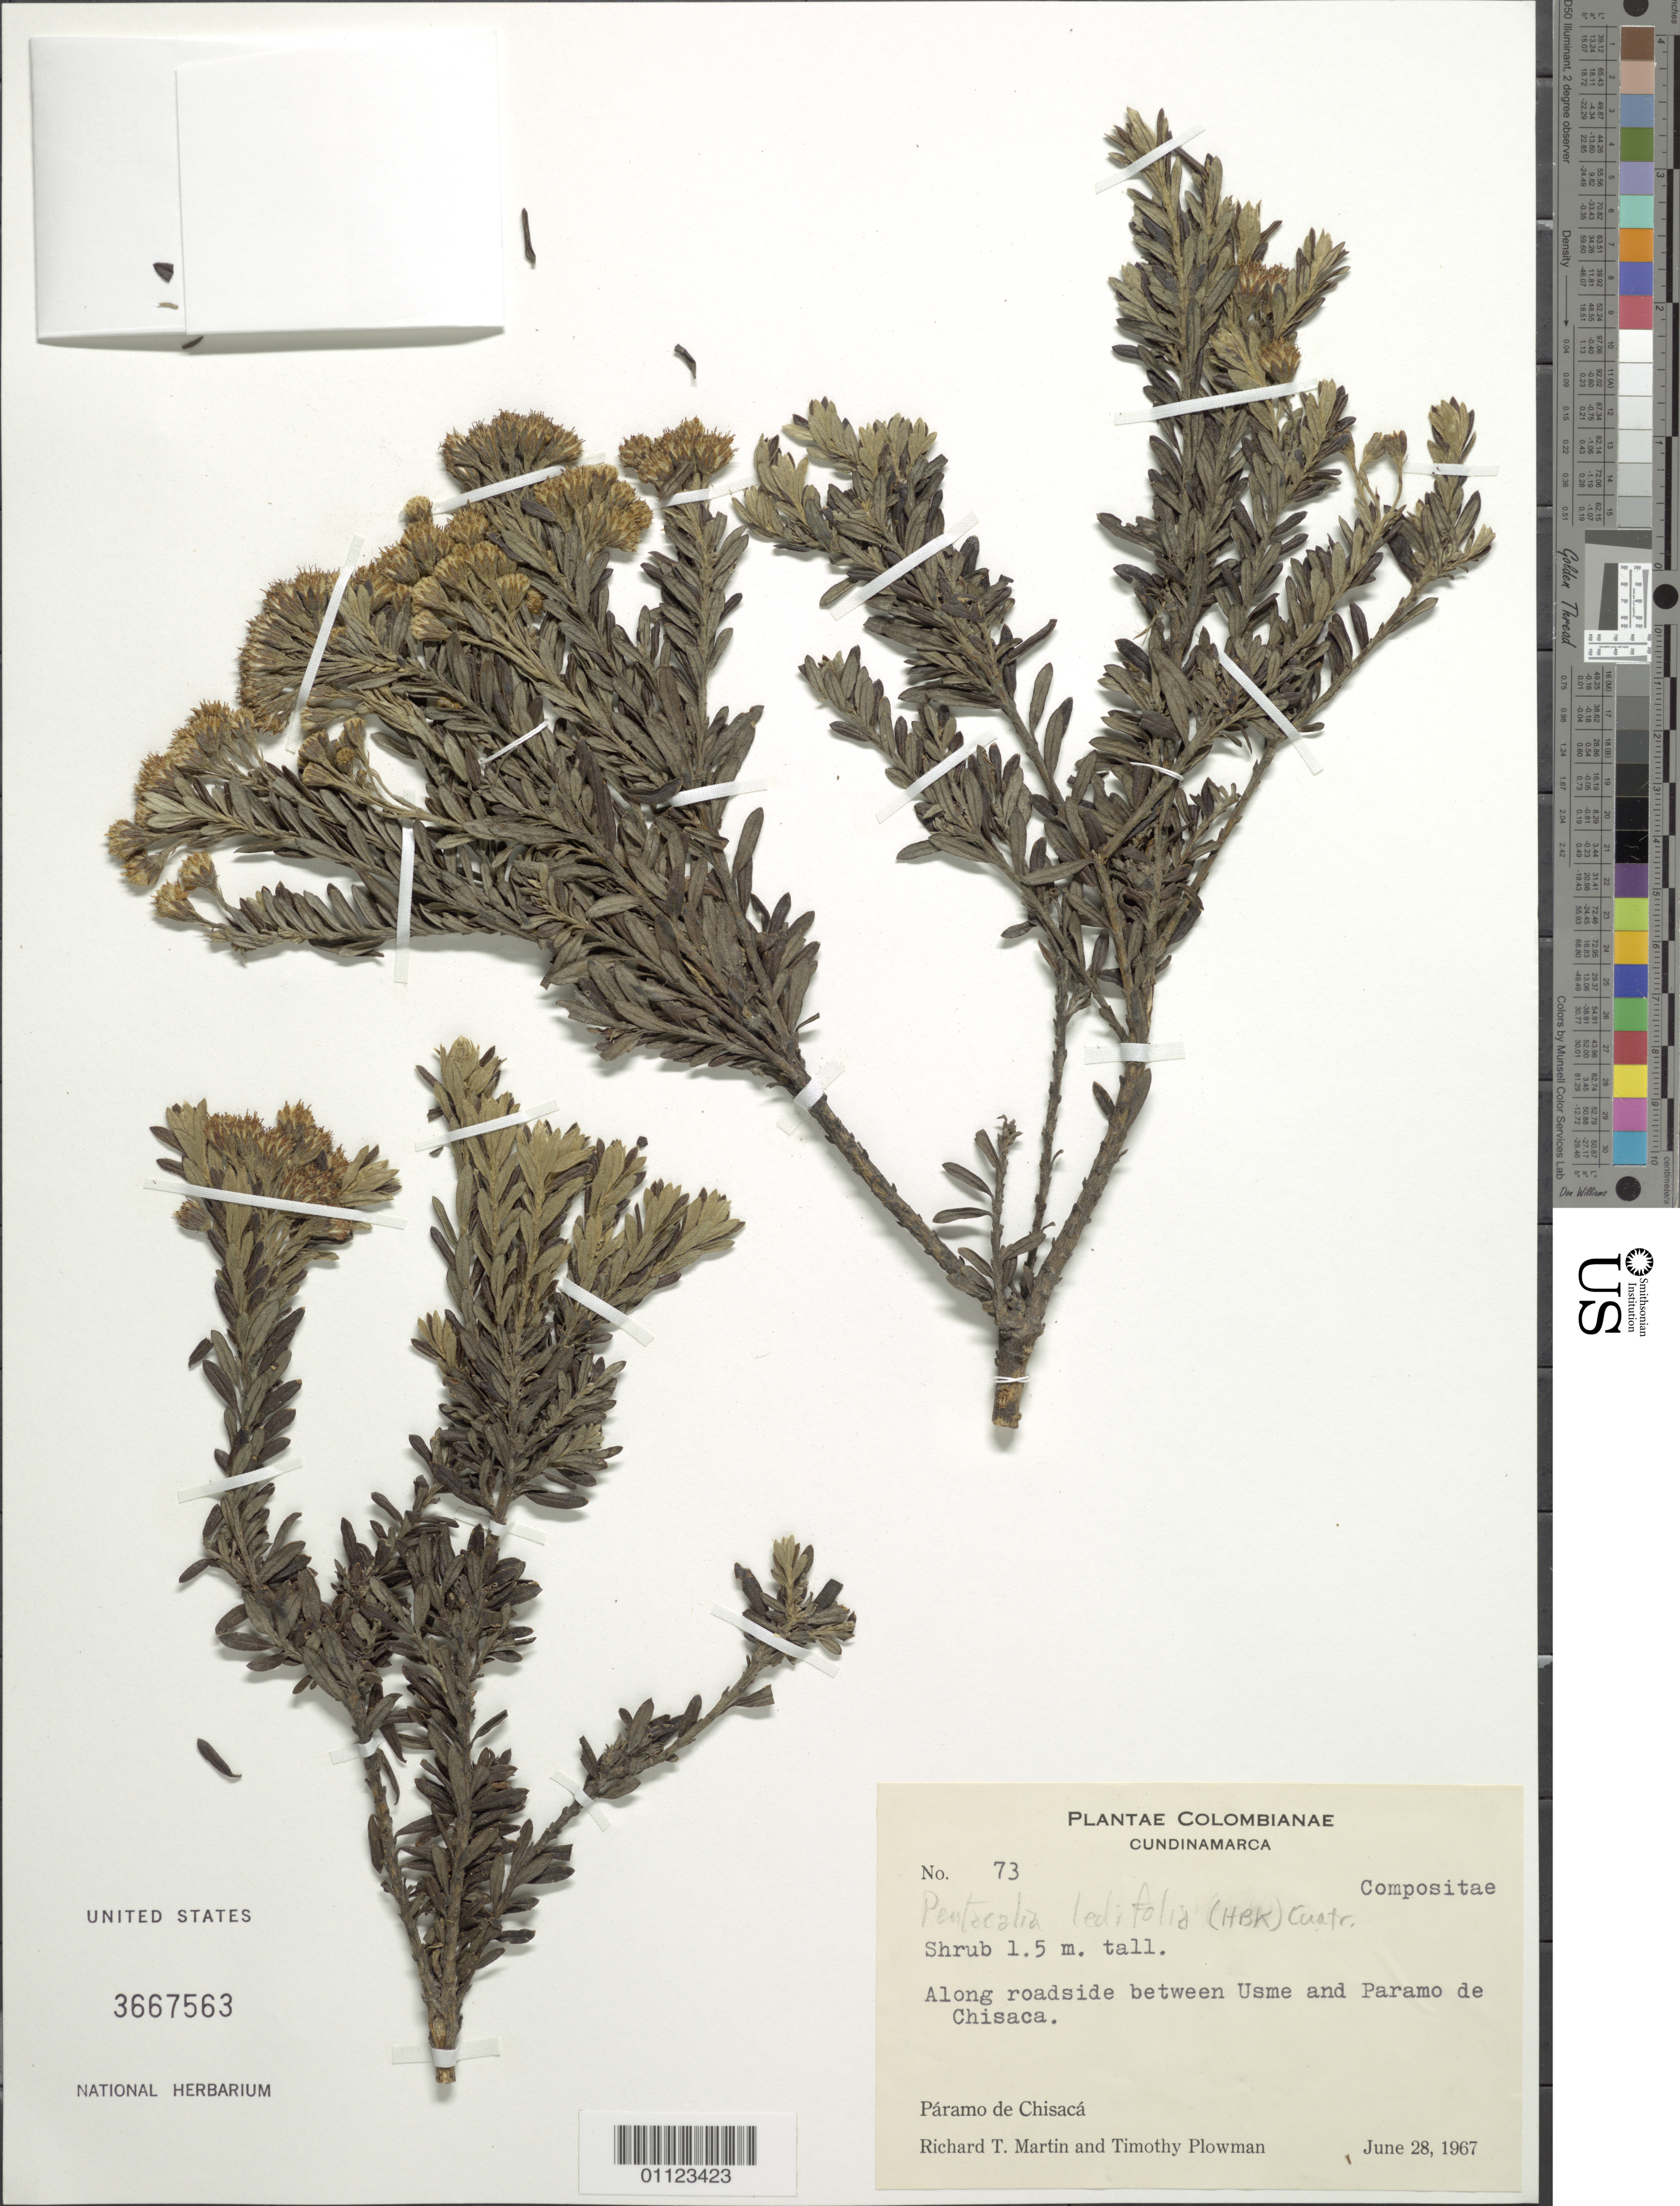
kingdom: Plantae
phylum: Tracheophyta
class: Magnoliopsida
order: Asterales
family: Asteraceae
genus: Pentacalia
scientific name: Pentacalia ledifolia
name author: (Kunth) Cuatrec.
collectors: R. T. Martin & T. Plowman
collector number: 73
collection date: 1967-06-28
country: Colombia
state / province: Cundinamarca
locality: Along roadside between Usme and Paramo de Chisaca.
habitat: Paramo.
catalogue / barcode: US 3667563